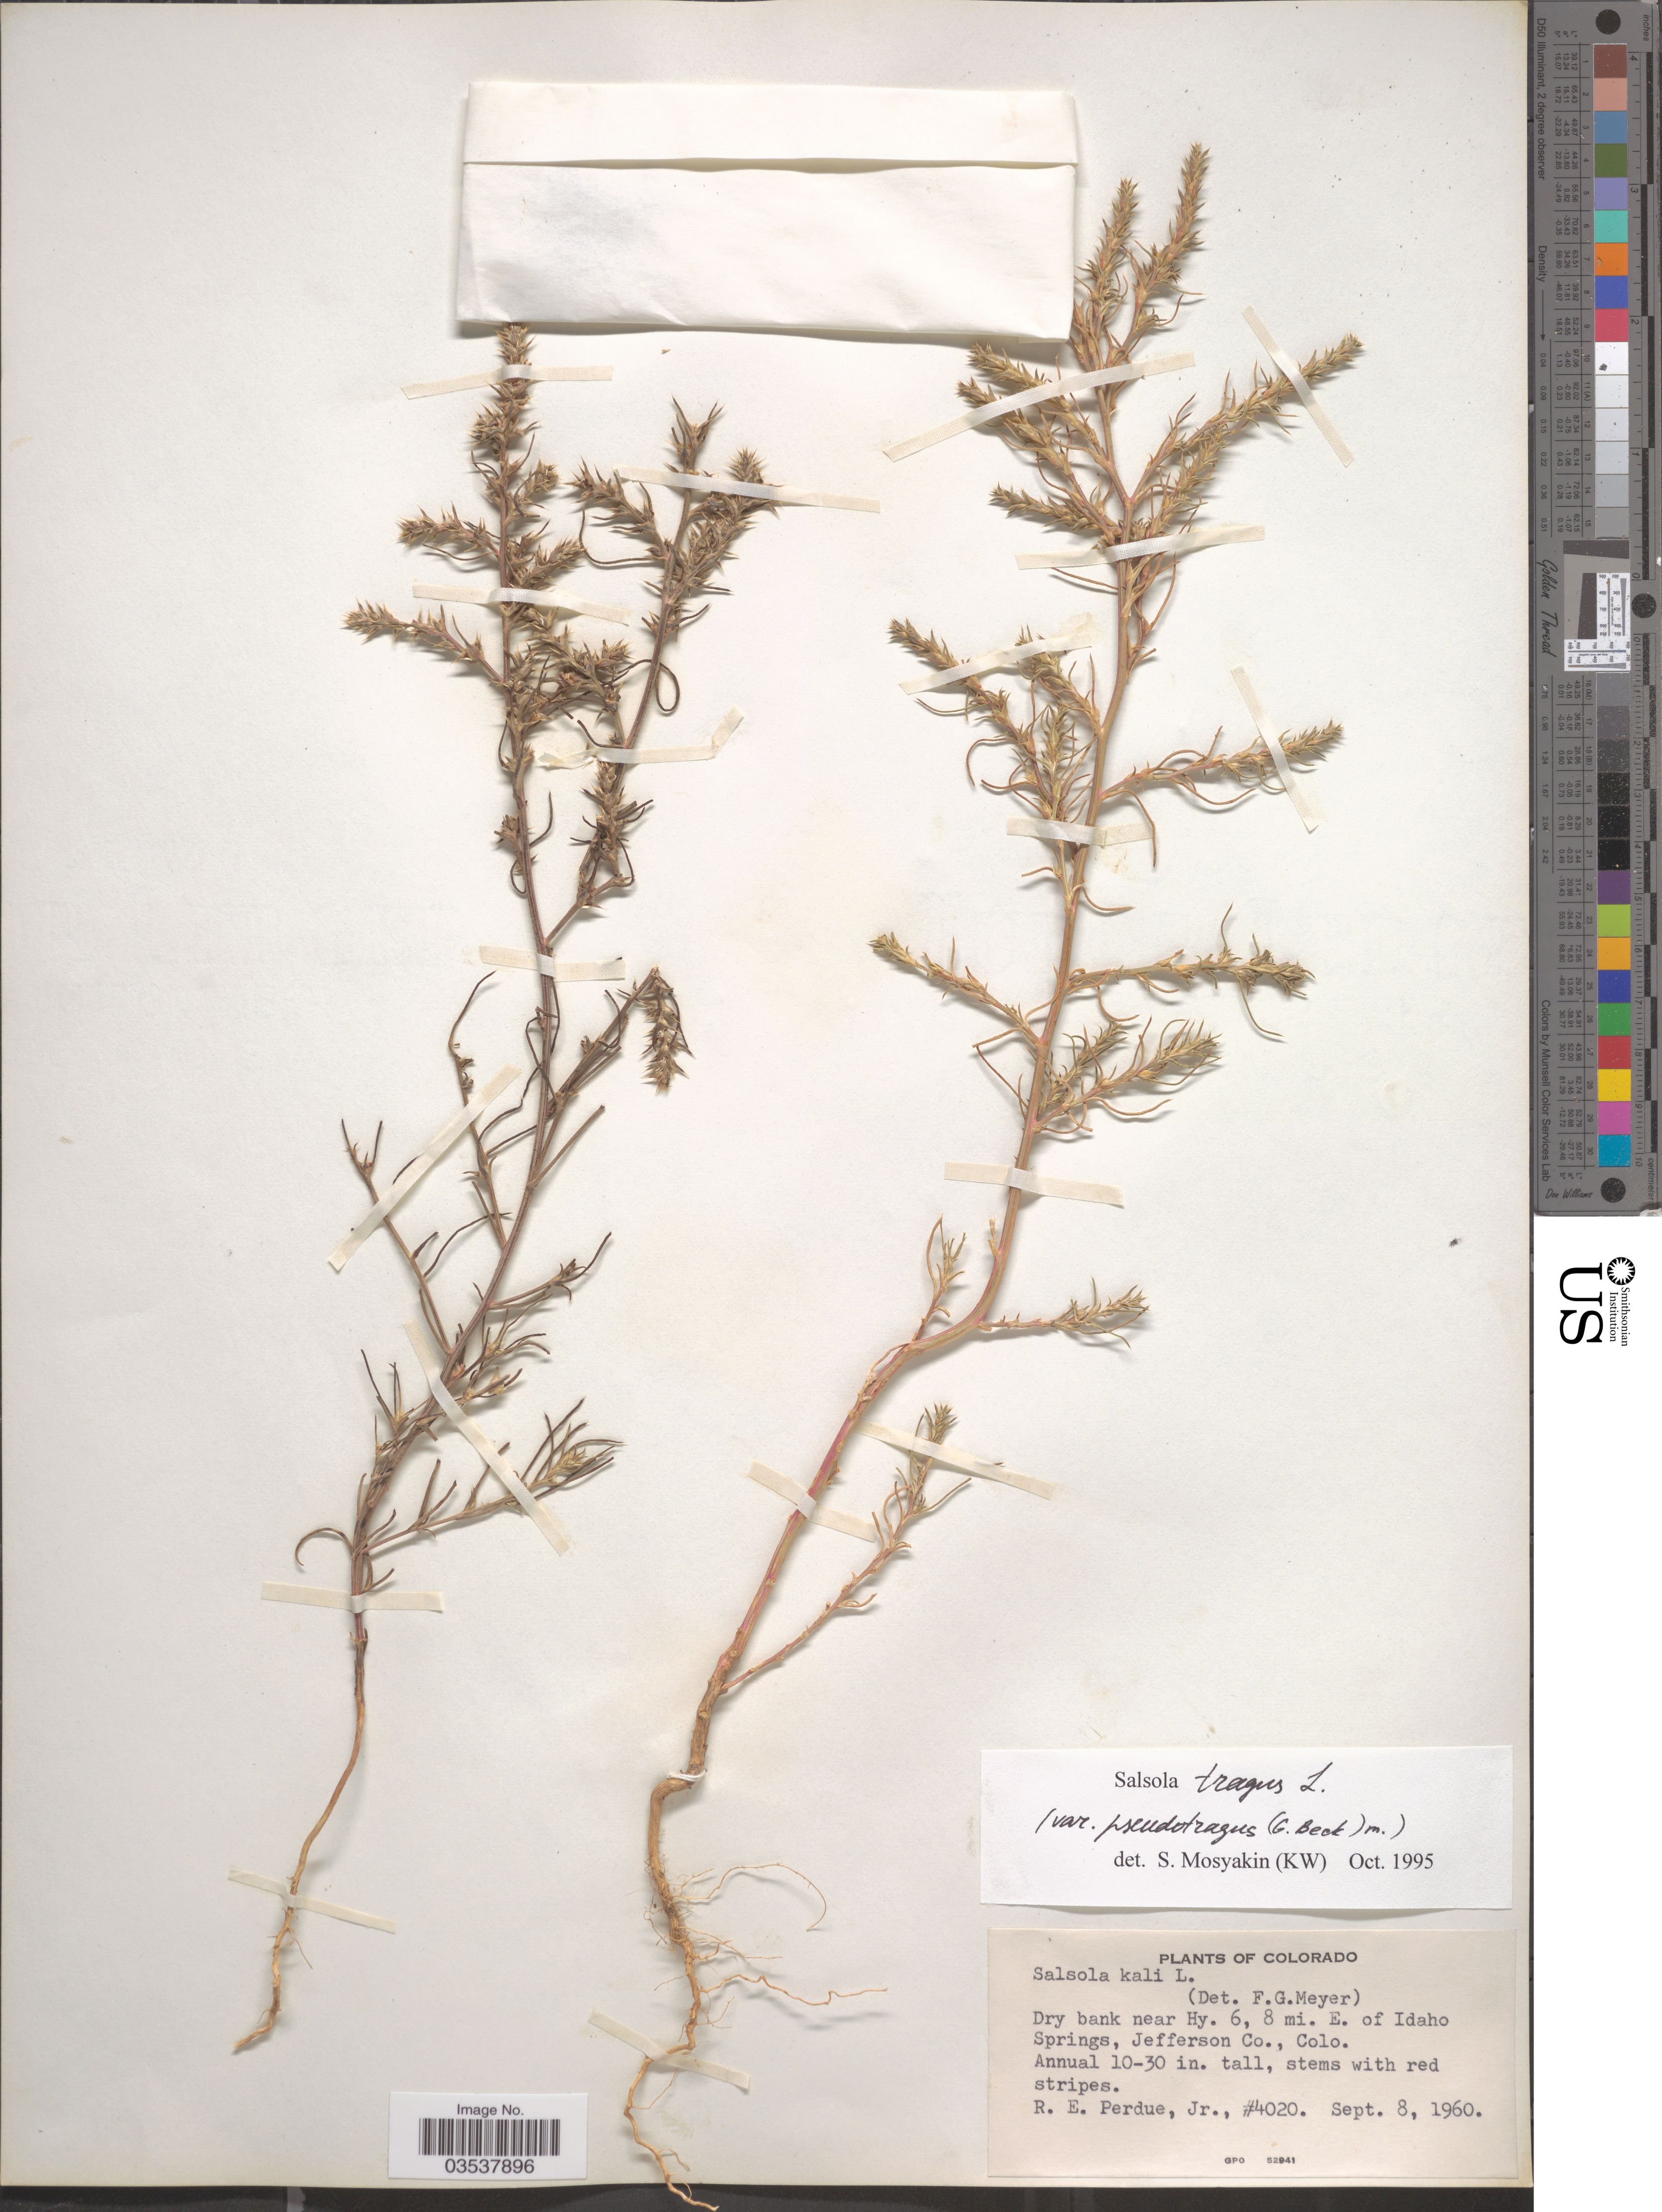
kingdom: Plantae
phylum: Tracheophyta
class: Magnoliopsida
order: Caryophyllales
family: Amaranthaceae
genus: Salsola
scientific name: Salsola tragus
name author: L.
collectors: R. E. Perdue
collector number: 4020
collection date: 1960-09-08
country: United States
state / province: Colorado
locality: Dry bank near Hy. 6, 8 mi. E. of Idaho Springs, Jefferson Co.